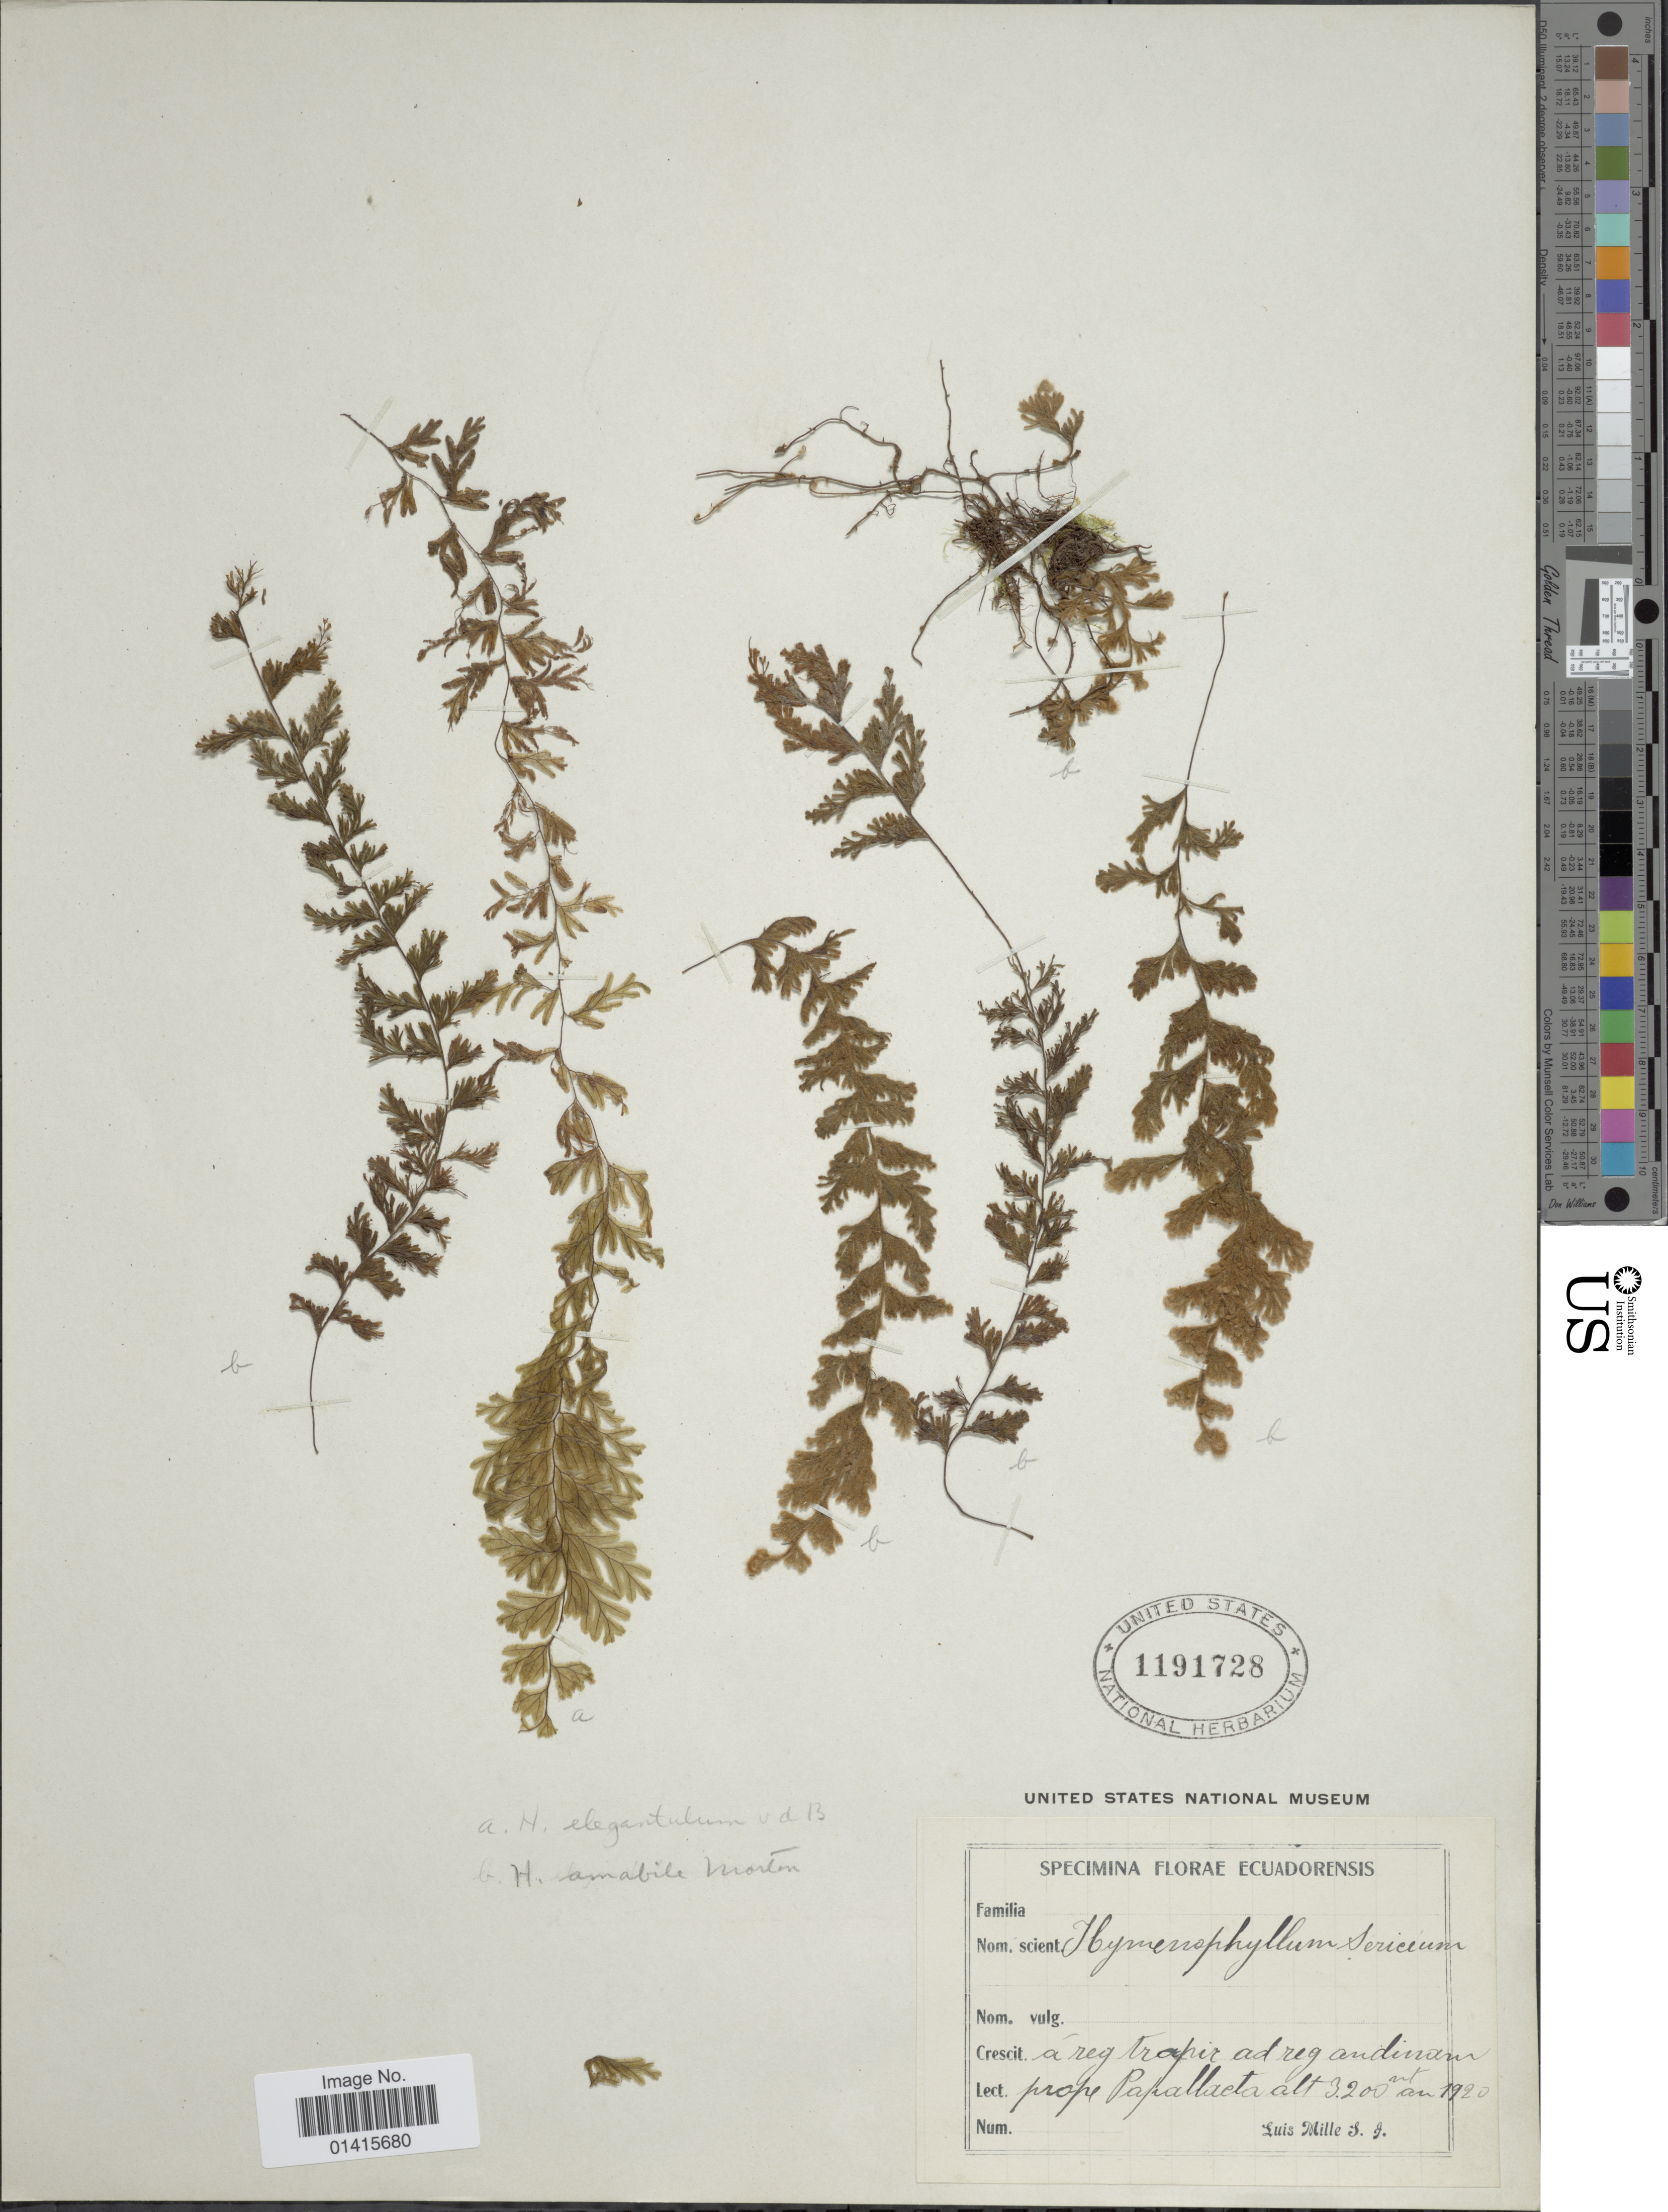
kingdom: Plantae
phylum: Tracheophyta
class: Polypodiopsida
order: Hymenophyllales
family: Hymenophyllaceae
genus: Hymenophyllum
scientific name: Hymenophyllum amabile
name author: C.V. Morton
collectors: L. Mille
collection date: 1920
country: Ecuador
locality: Prope Papallaeta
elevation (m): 3200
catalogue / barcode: US 1191728